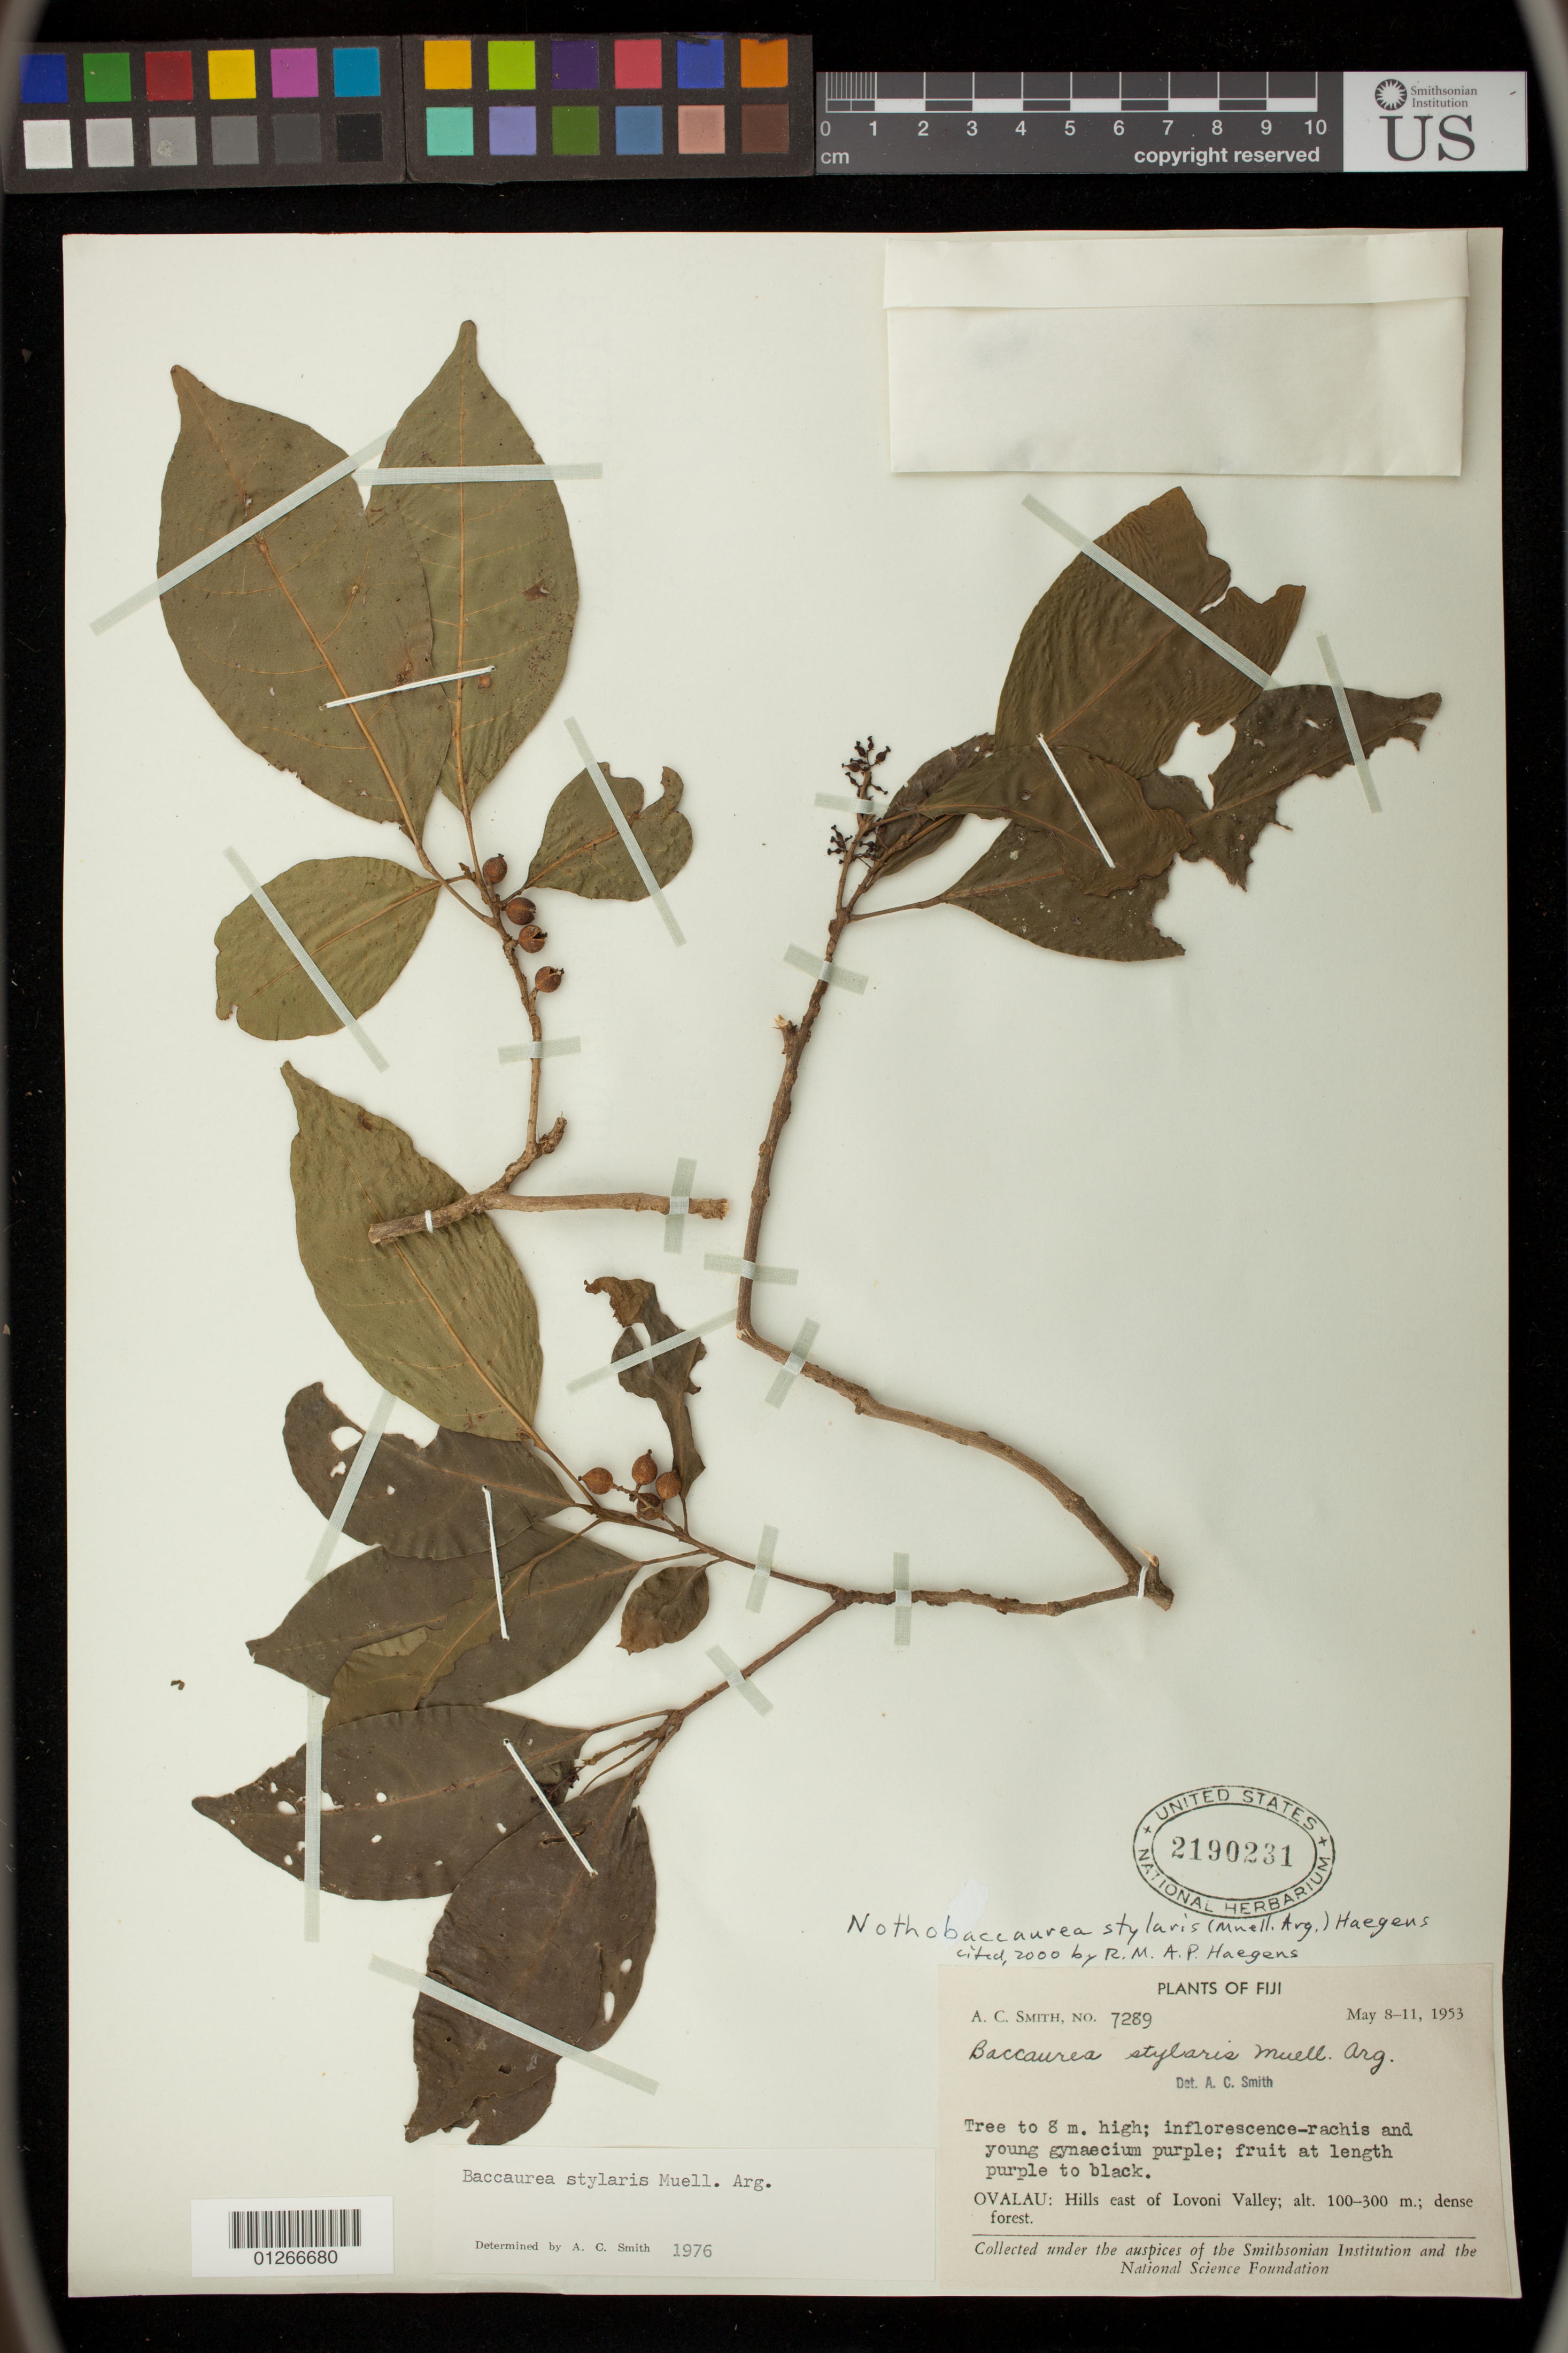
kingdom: Plantae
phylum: Tracheophyta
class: Magnoliopsida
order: Malpighiales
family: Phyllanthaceae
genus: Nothobaccaurea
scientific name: Nothobaccaurea stylaris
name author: (Müll. Arg.) Haegens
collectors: A. C. Smith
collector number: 7289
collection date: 1953-05-08/1953-05-11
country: Fiji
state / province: Eastern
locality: Ovalau: Hills east of Lovoni Valley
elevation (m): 100